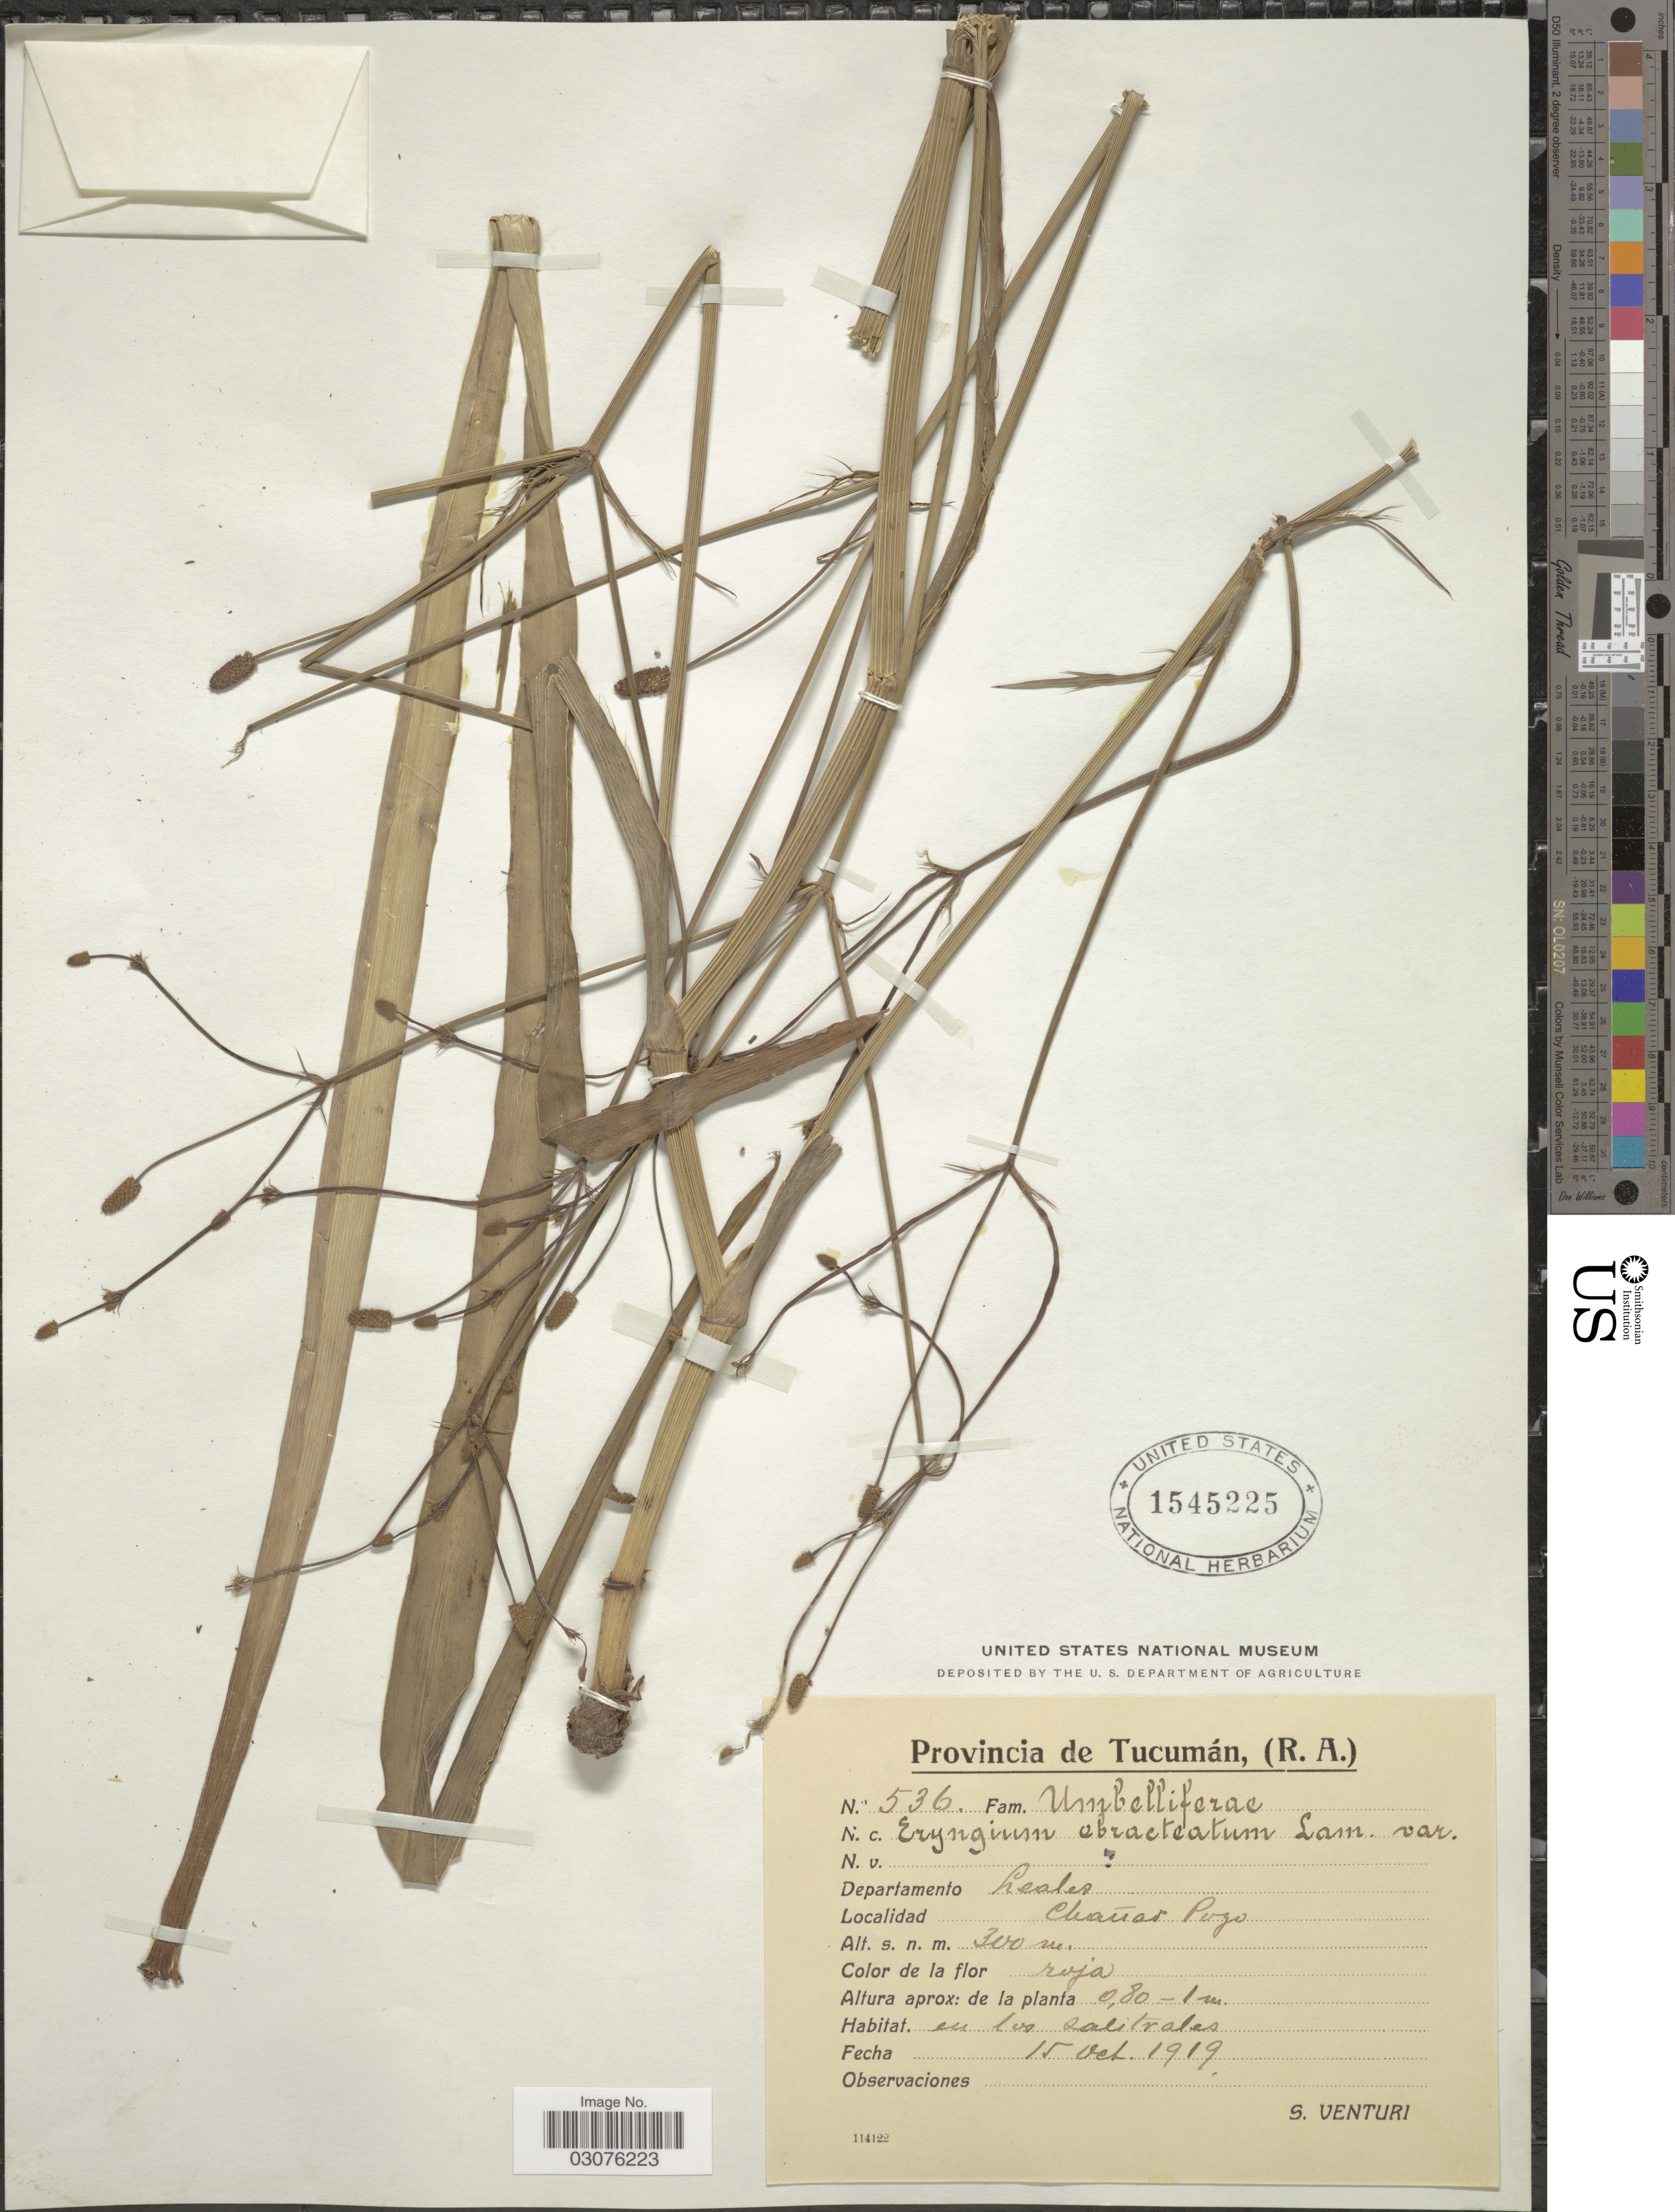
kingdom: Plantae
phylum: Tracheophyta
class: Magnoliopsida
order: Apiales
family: Apiaceae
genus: Eryngium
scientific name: Eryngium ebracteatum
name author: Lam.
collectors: S. Venturi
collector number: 536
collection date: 1919-10-15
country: Argentina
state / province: Tucuman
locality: Departamento Leales. Chañar Pozo.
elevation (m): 300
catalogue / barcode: US 1545225